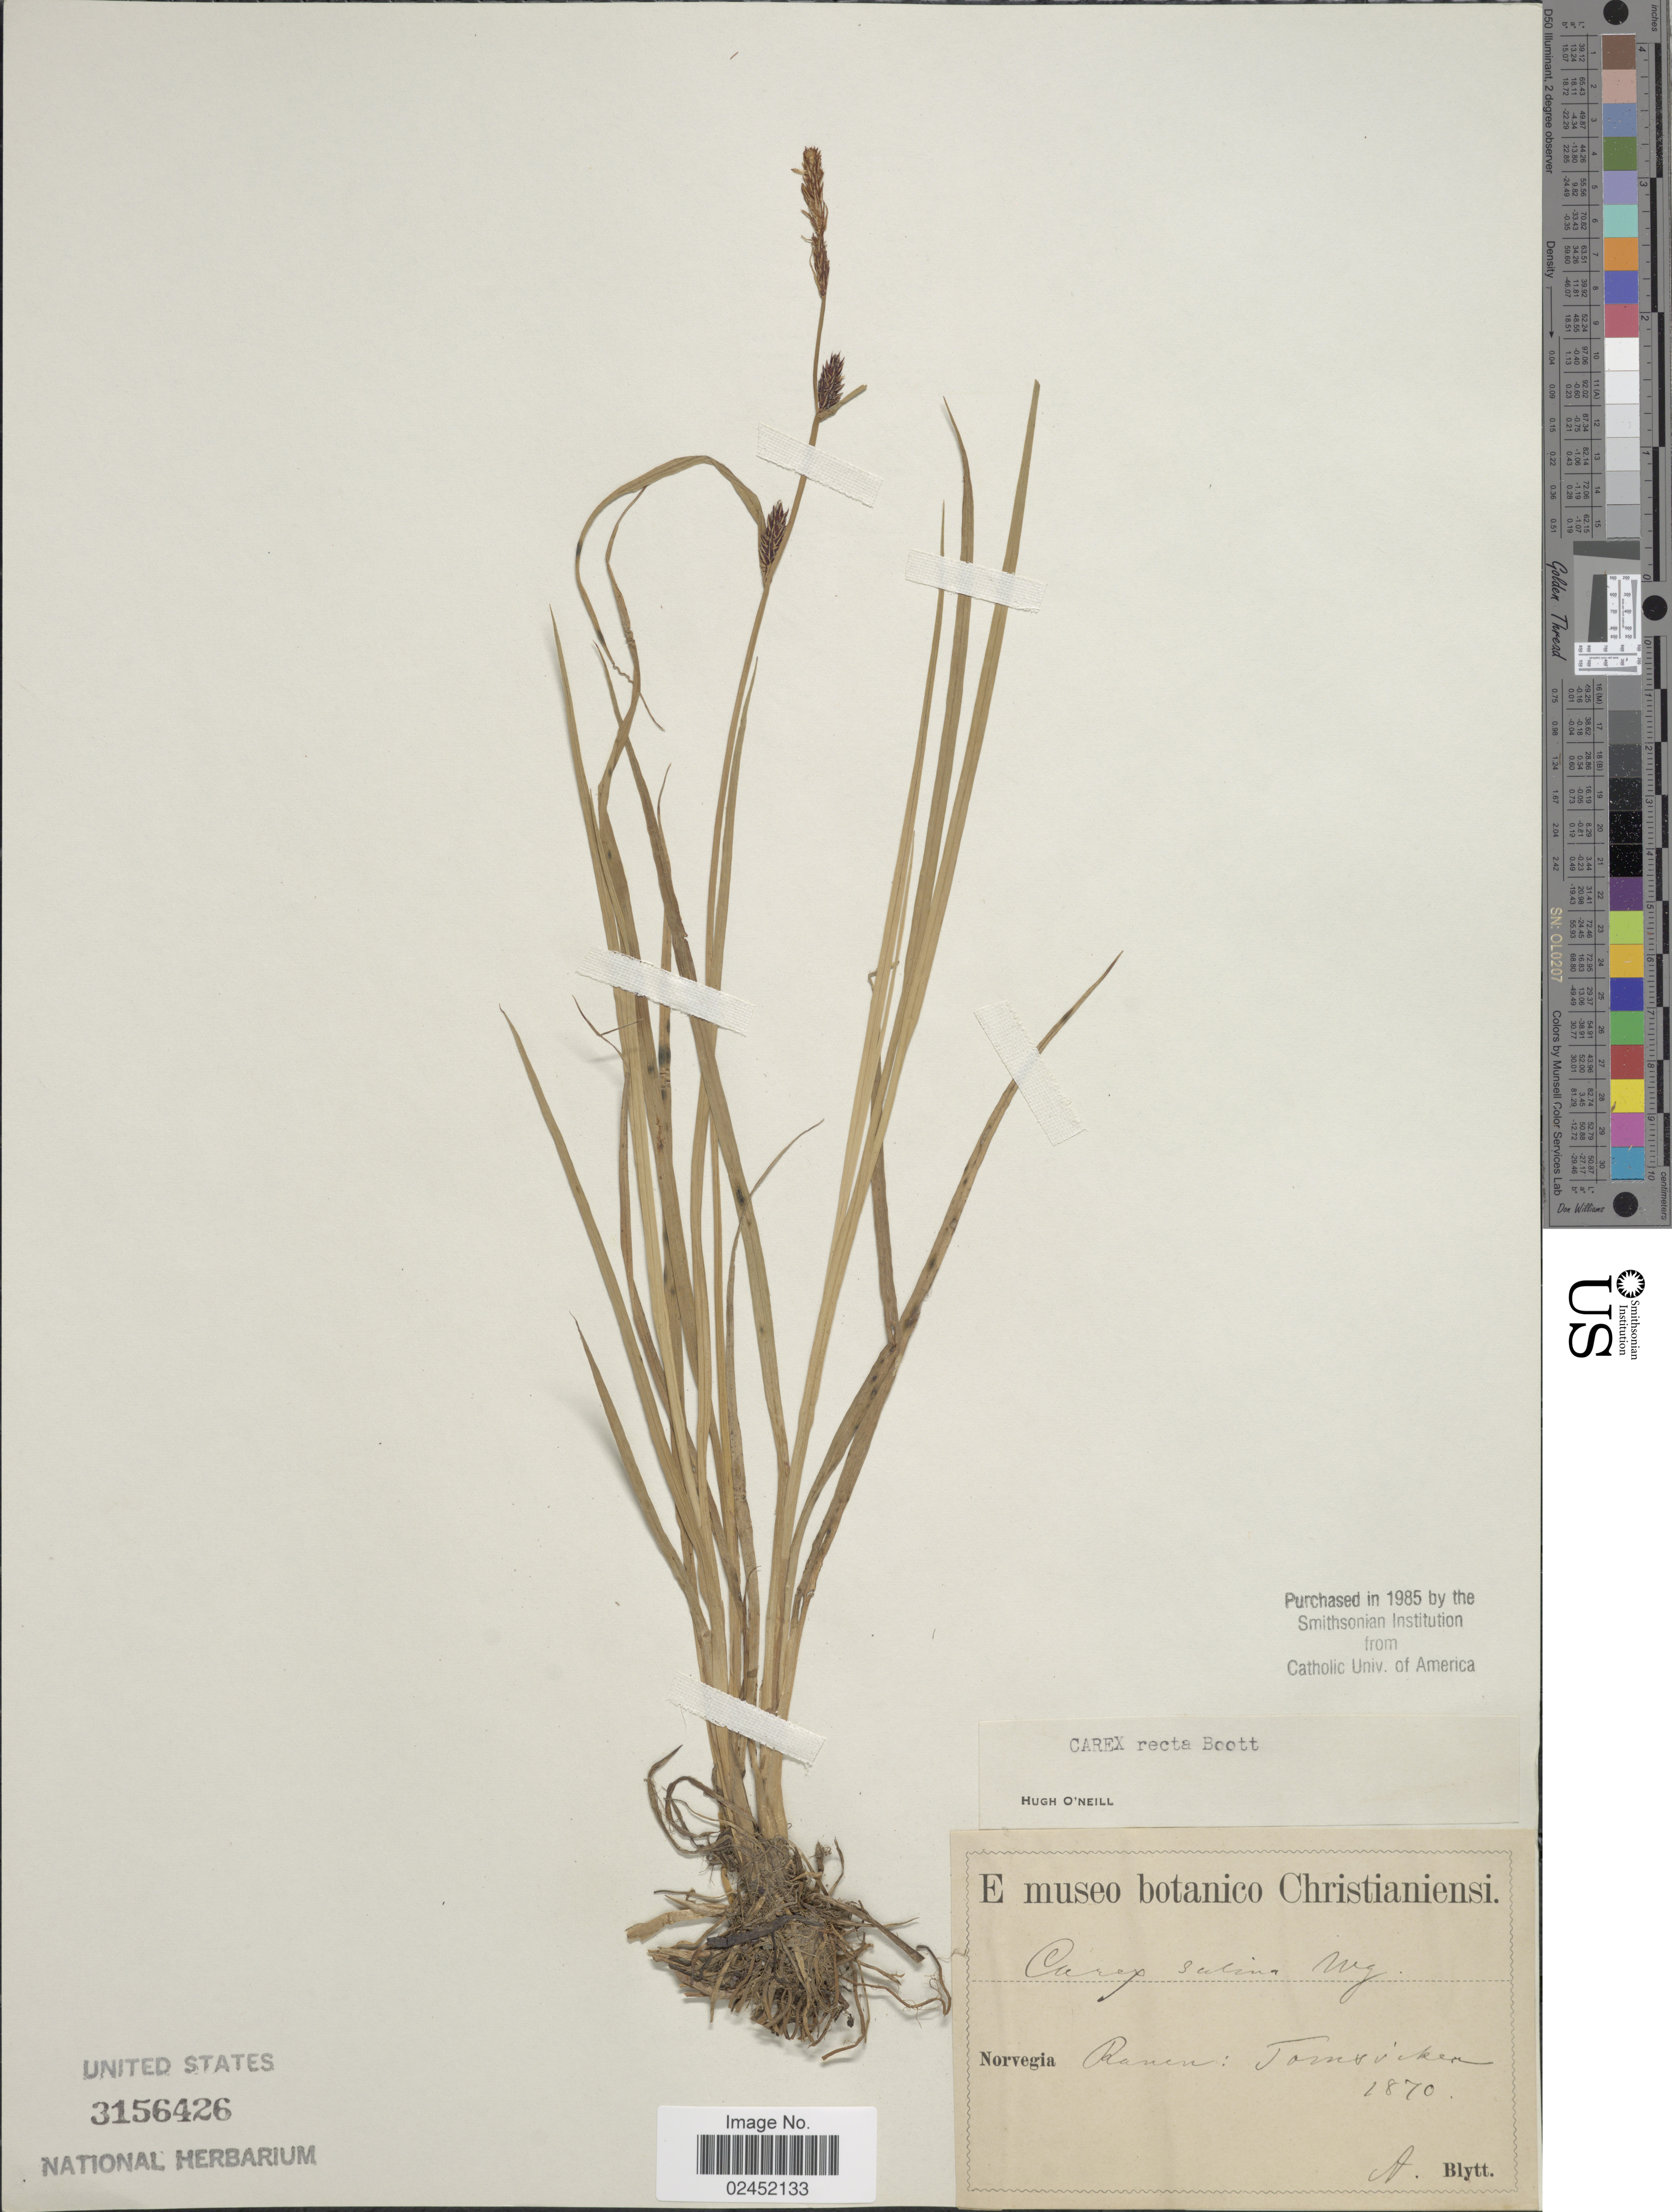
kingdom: Plantae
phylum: Tracheophyta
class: Liliopsida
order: Poales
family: Cyperaceae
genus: Carex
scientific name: Carex recta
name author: Boott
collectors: A. Blytt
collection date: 1870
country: Norway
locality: Norvegia Ranen: Tornsviken. [interpreted]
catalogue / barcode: US 3156426